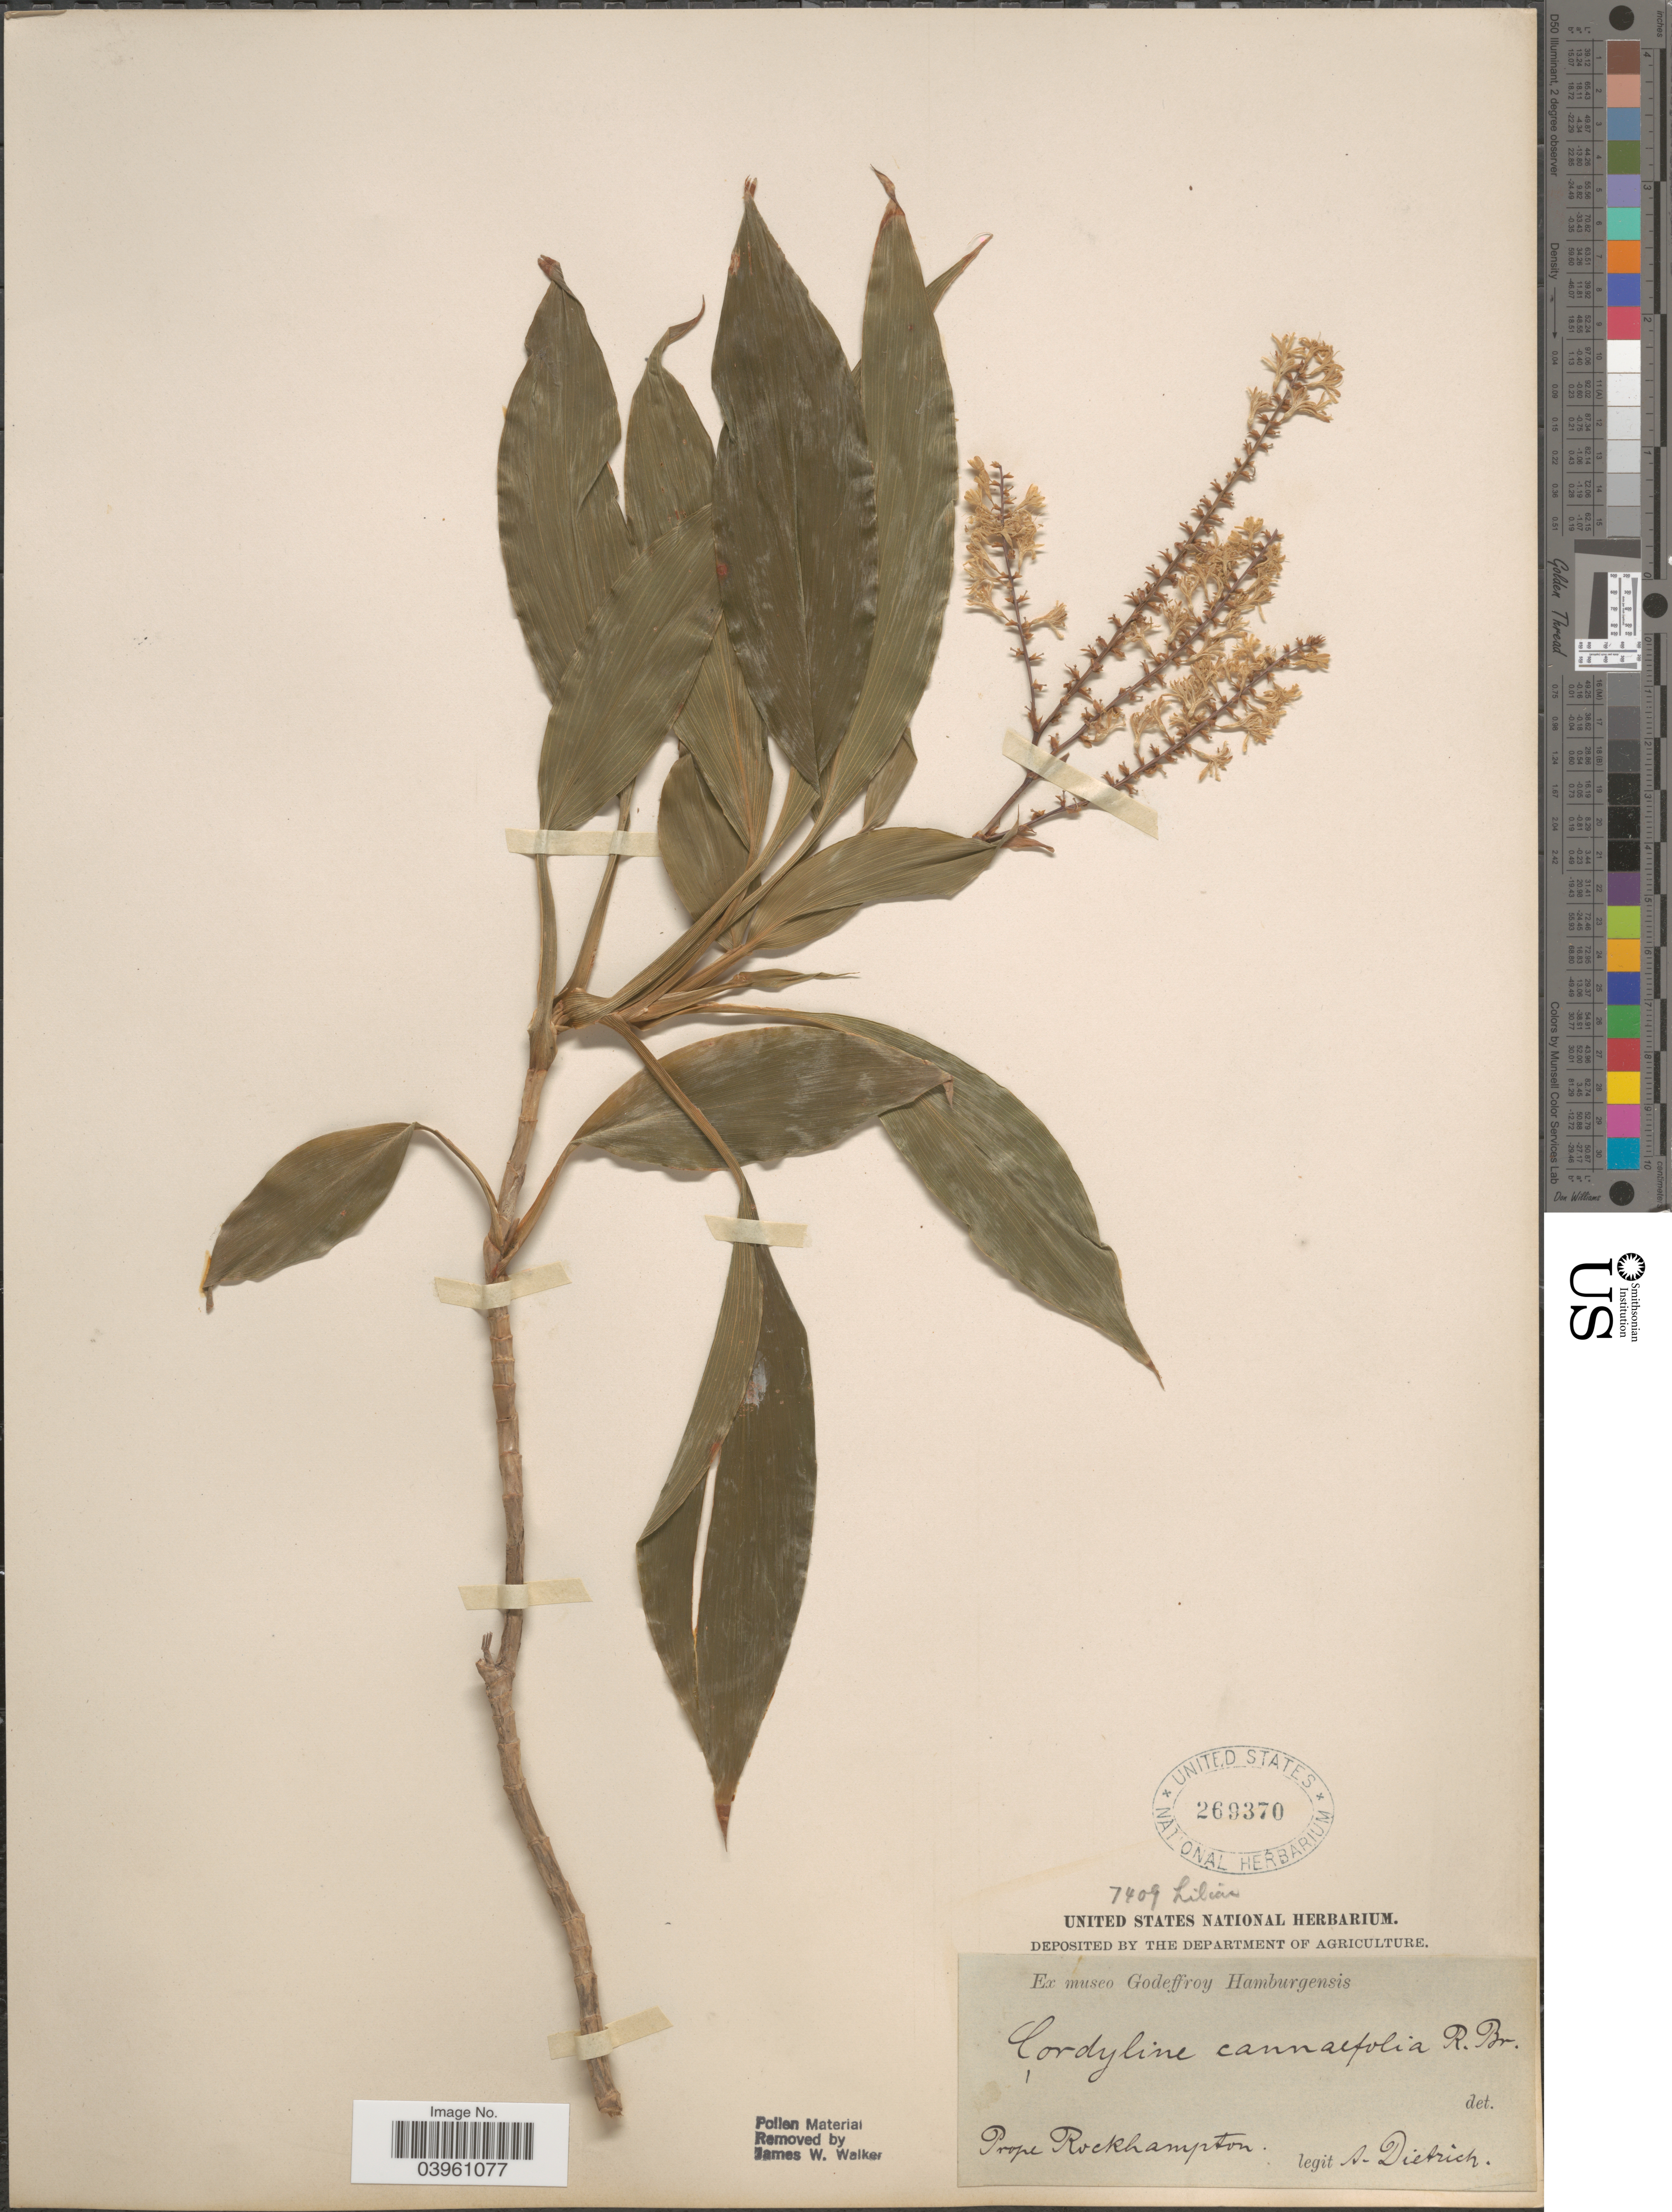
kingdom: Plantae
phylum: Tracheophyta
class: Liliopsida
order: Asparagales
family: Asparagaceae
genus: Cordyline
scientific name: Cordyline cannifolia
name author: R. Br.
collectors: A. G. Dietrich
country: Australia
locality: Prope Rockhampton.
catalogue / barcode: US 269370